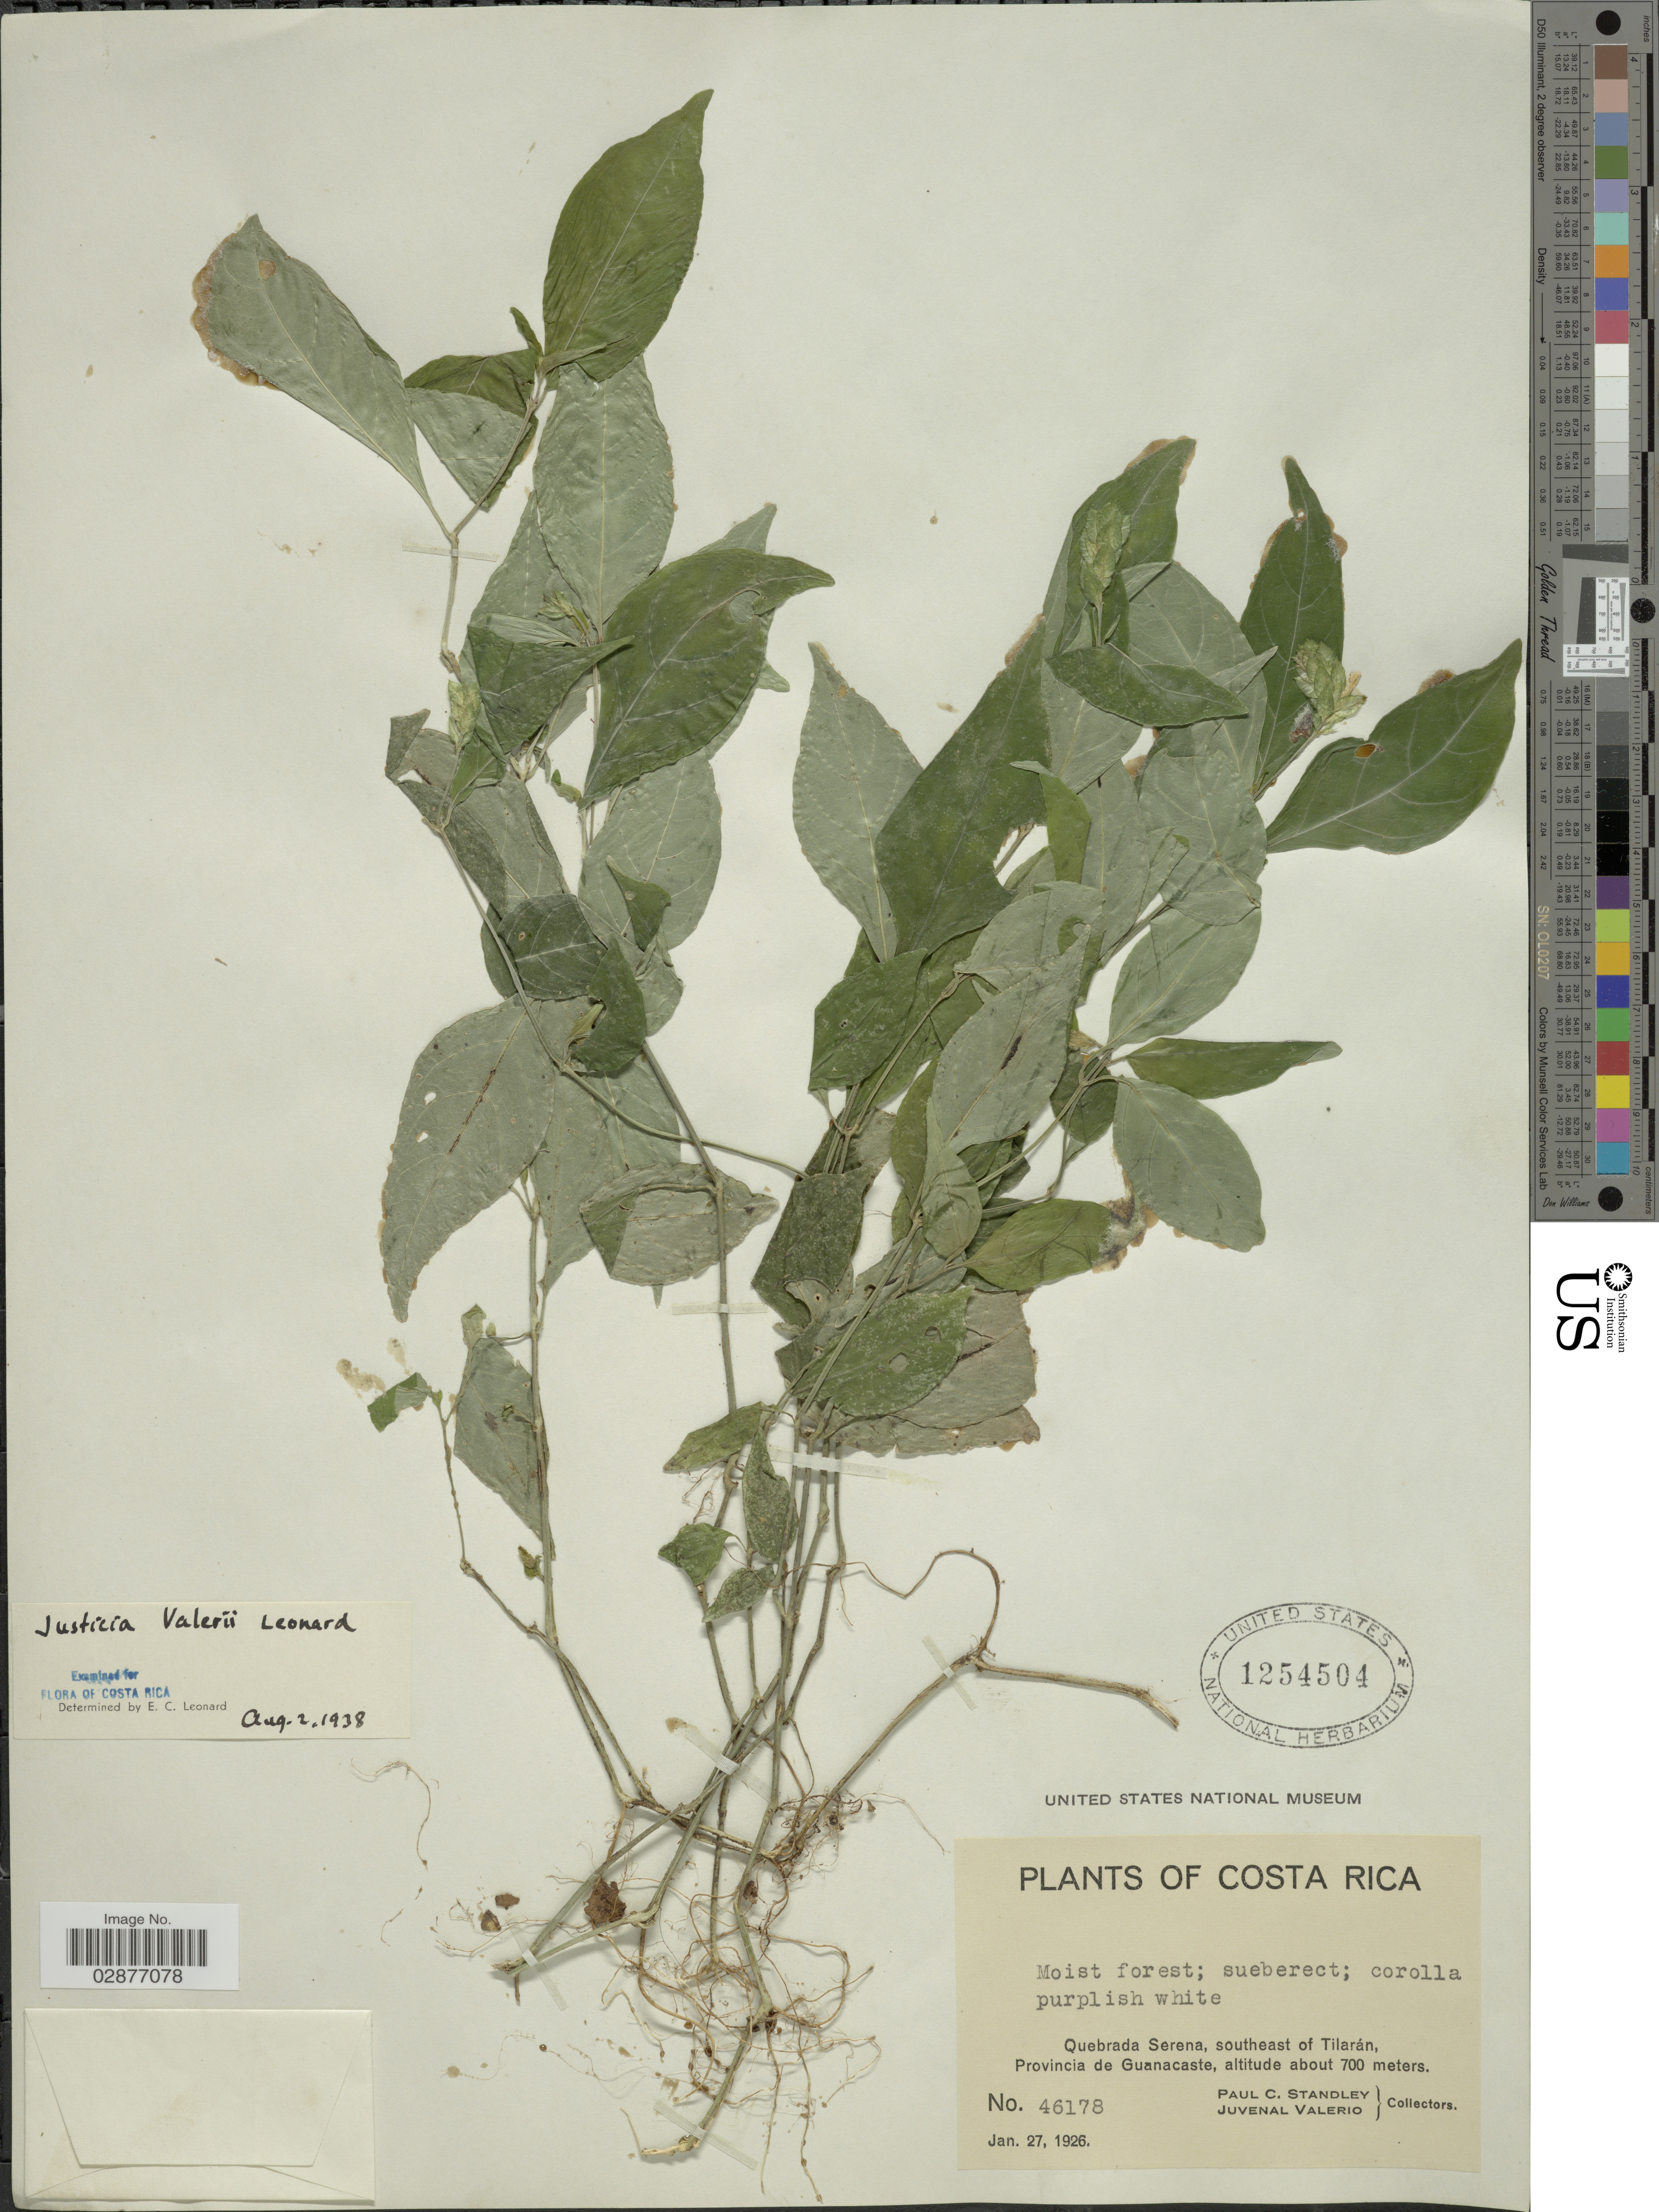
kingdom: Plantae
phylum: Tracheophyta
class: Magnoliopsida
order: Lamiales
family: Acanthaceae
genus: Justicia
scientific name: Justicia valerioi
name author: Leonard in Standl.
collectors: P. C. Standley & J. Valerio R.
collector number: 46178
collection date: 1926-01-27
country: Costa Rica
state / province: Guanacaste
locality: Quebrada Serena, southeast of Tilarán.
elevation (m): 700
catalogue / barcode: US 1254504